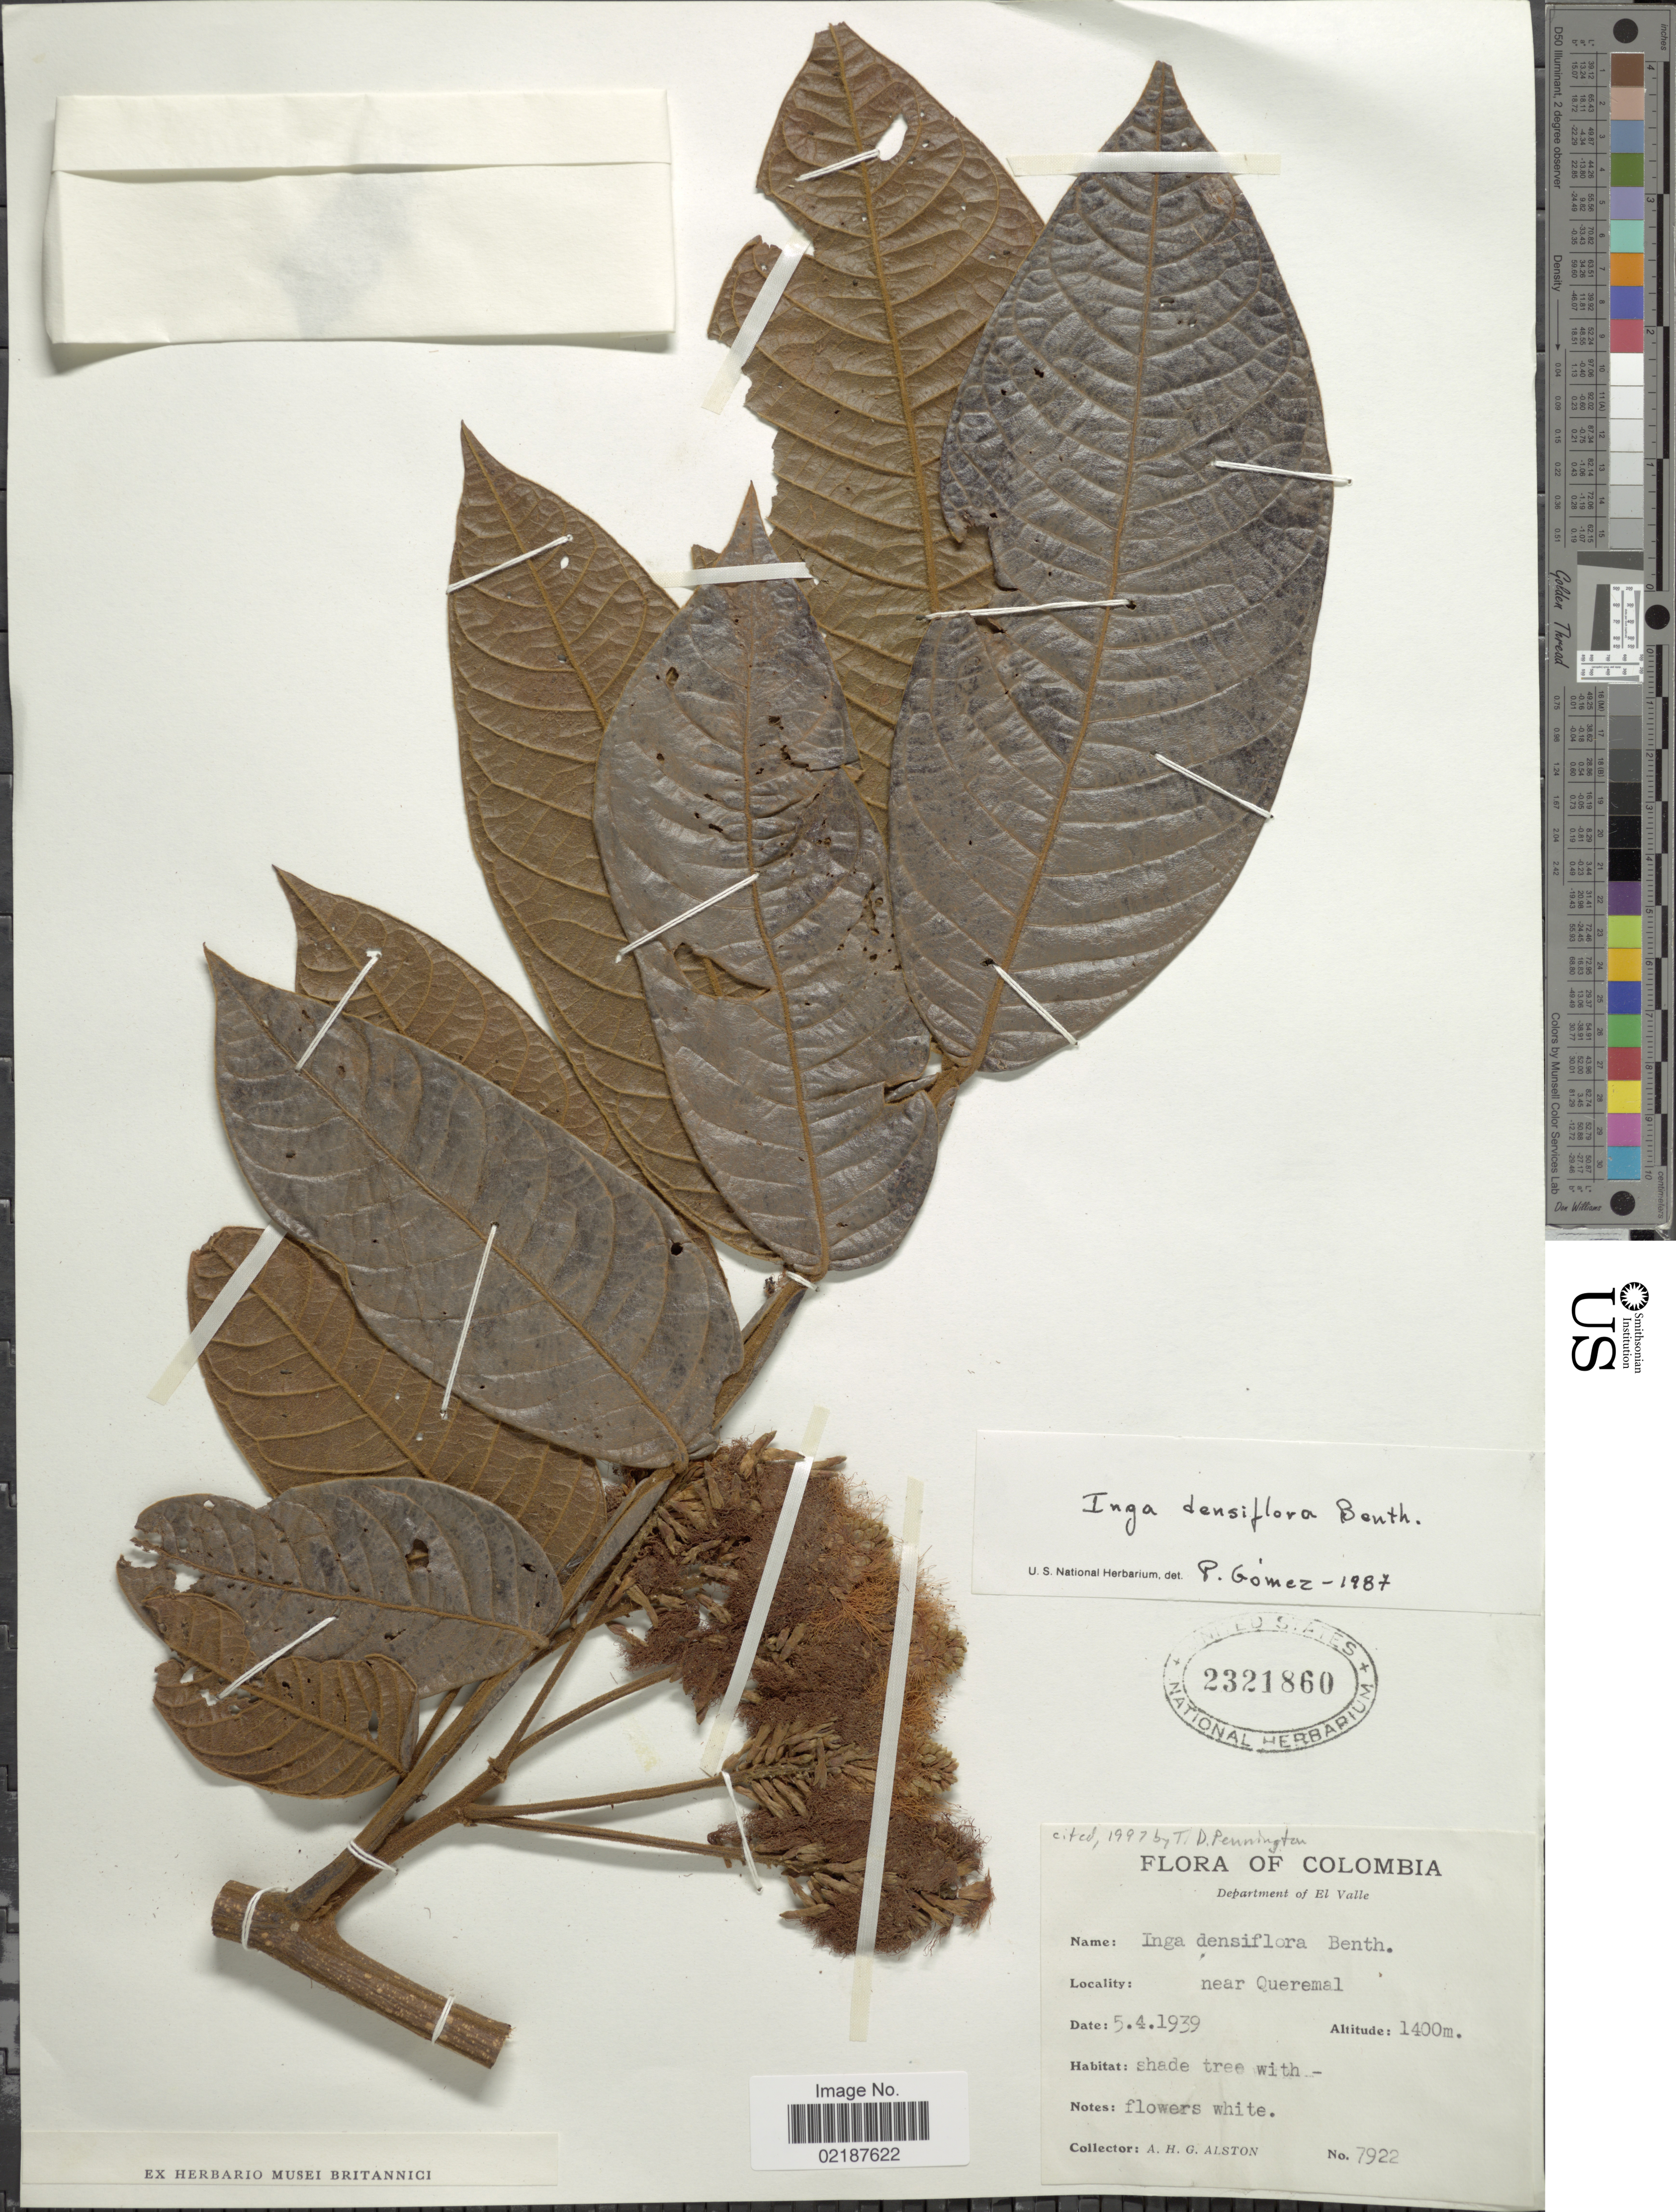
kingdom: Plantae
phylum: Tracheophyta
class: Magnoliopsida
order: Fabales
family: Fabaceae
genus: Inga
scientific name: Inga densiflora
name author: Benth.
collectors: A. H. Alston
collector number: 7922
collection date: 1939-04-05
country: Colombia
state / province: Valle del Cauca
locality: Department of El Valle, near Queremal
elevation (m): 1400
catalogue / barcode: US 2321860